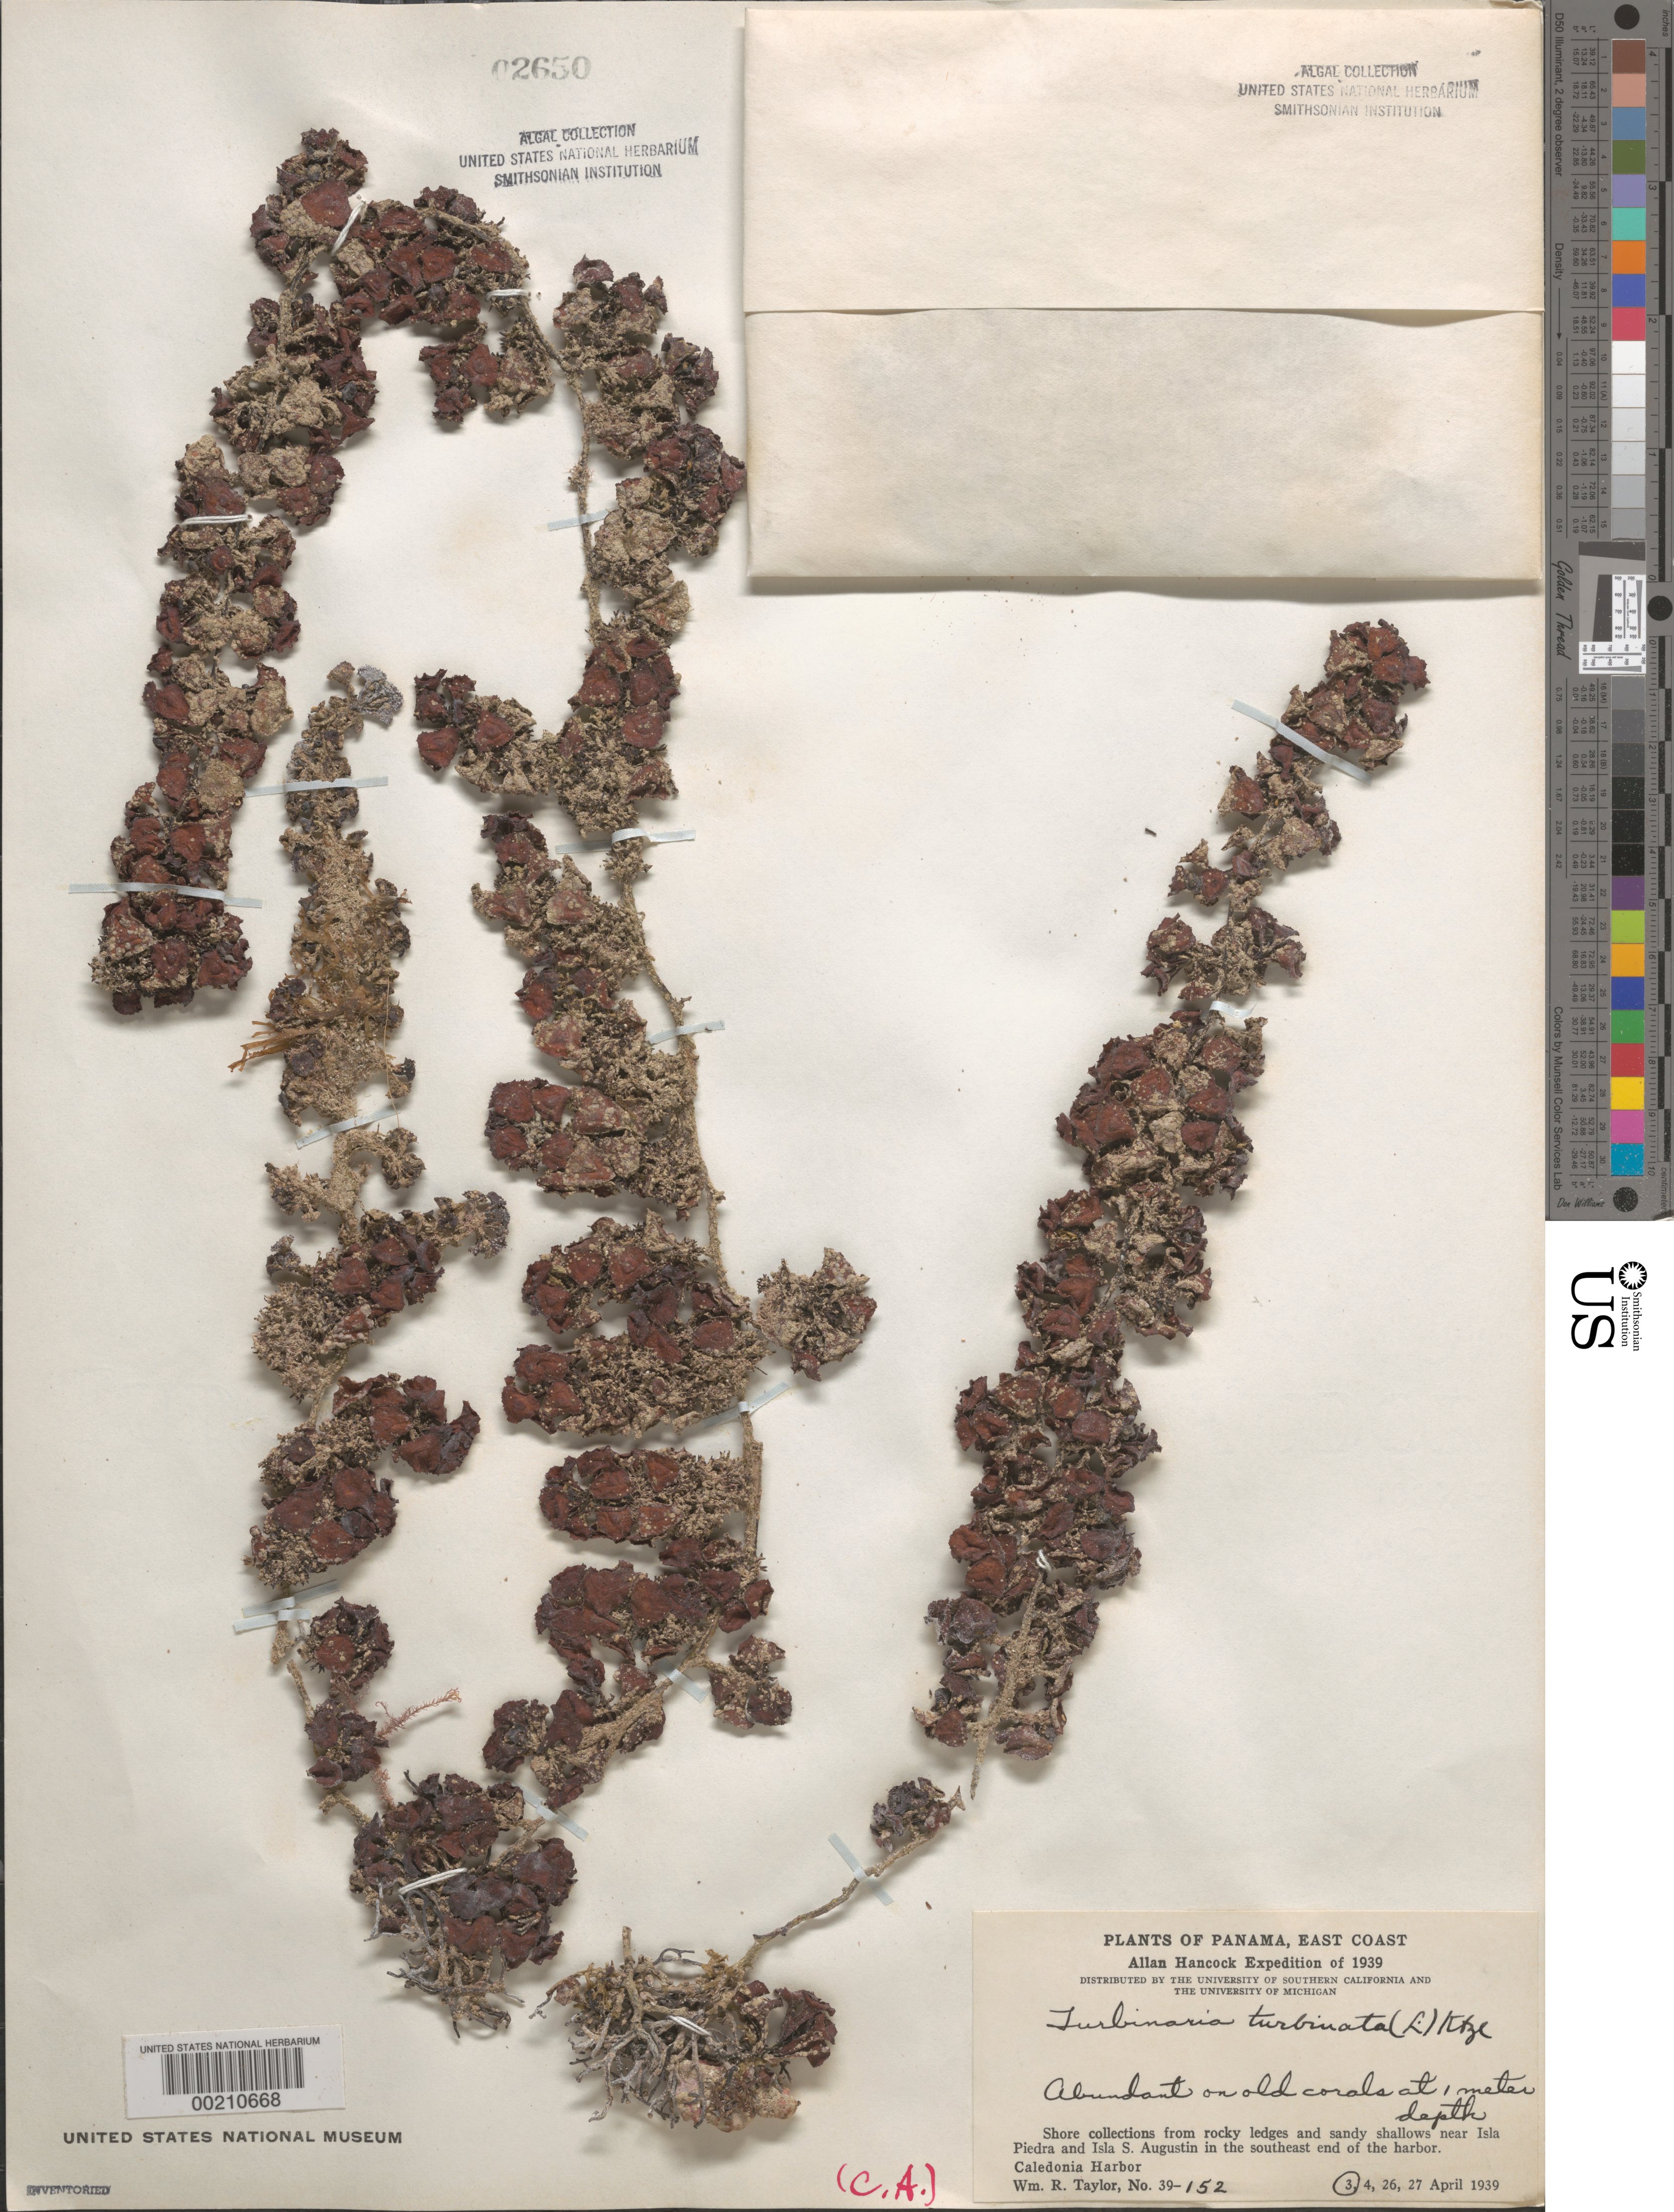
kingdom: Chromista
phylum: Ochrophyta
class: Phaeophyceae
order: Fucales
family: Sargassaceae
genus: Turbinaria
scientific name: Turbinaria turbinata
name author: (L.) Kuntze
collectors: W. R. Taylor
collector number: WRT 39-152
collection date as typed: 03 Apr 1939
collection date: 1939-04-03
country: Panama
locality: Southeast Caledonia Harbor, near Isla Piedra and Isla San Augustin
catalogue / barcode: US 2650